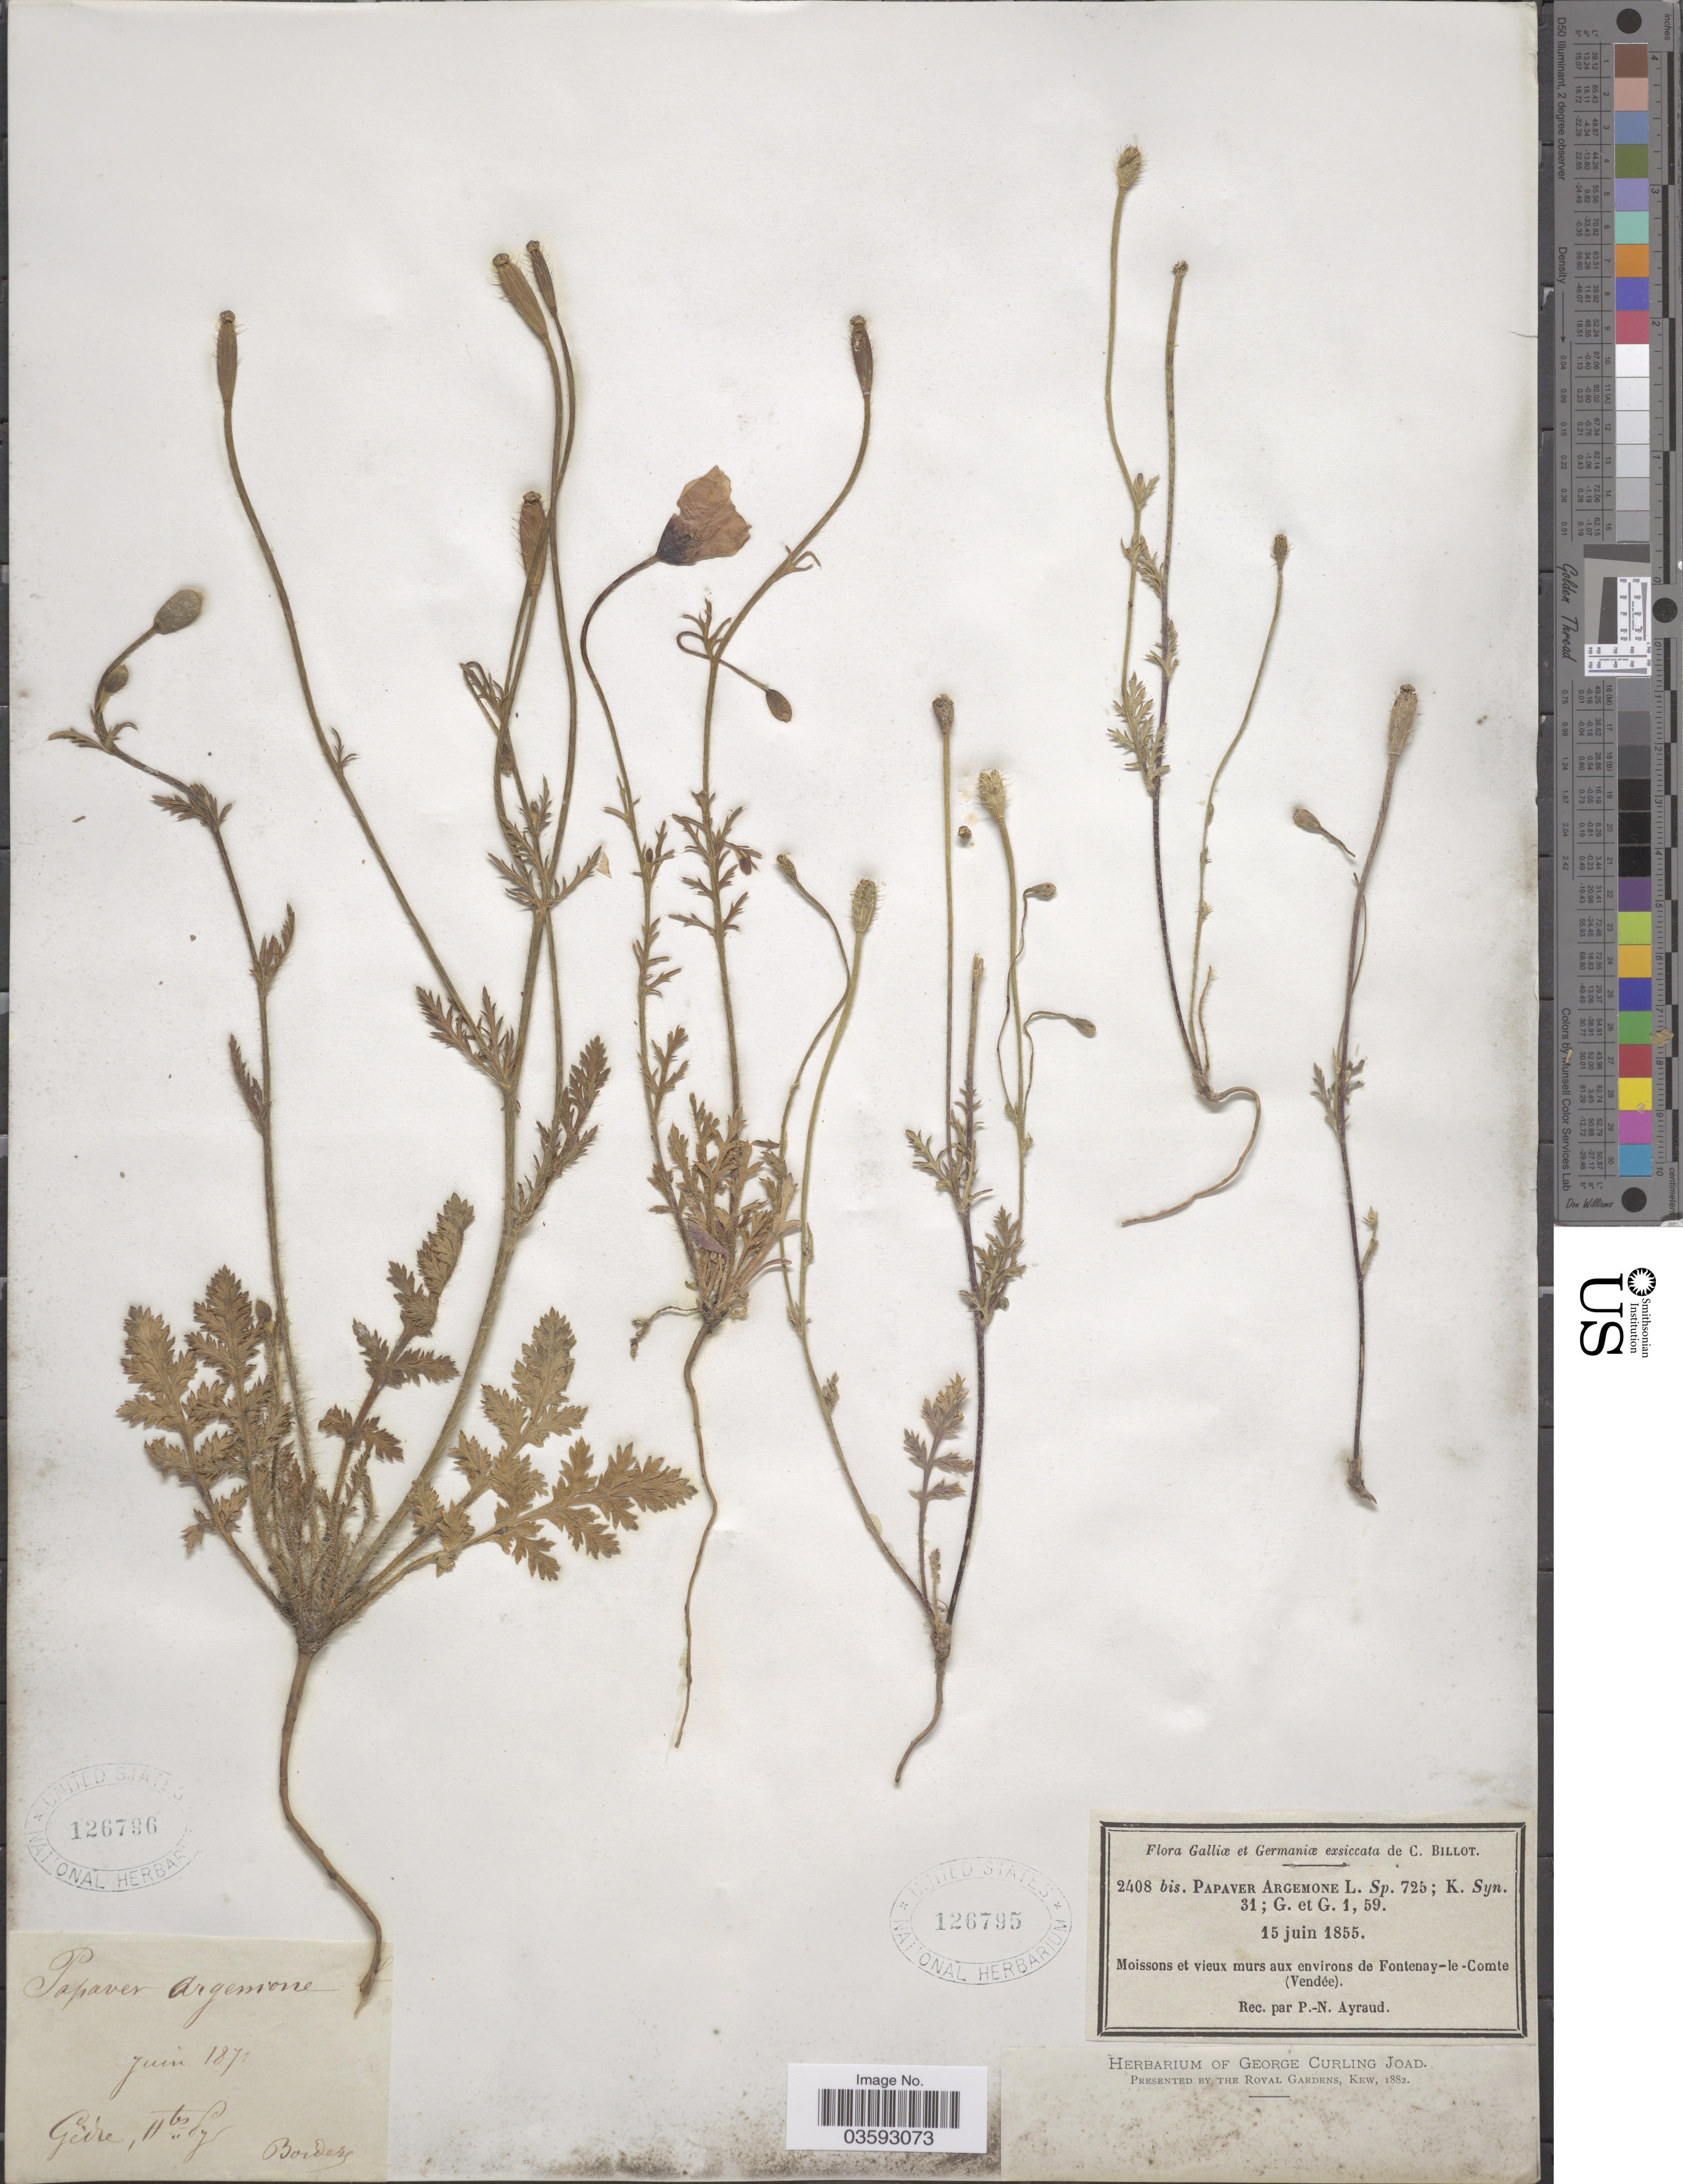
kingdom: Plantae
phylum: Tracheophyta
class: Magnoliopsida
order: Ranunculales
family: Papaveraceae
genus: Papaver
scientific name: Papaver argemone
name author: L.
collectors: P. Ayraud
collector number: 2408bis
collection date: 1855-06-15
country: France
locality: Galliœ. Environs de Fontenay-le-Comte (Vendée).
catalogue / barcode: US 126795